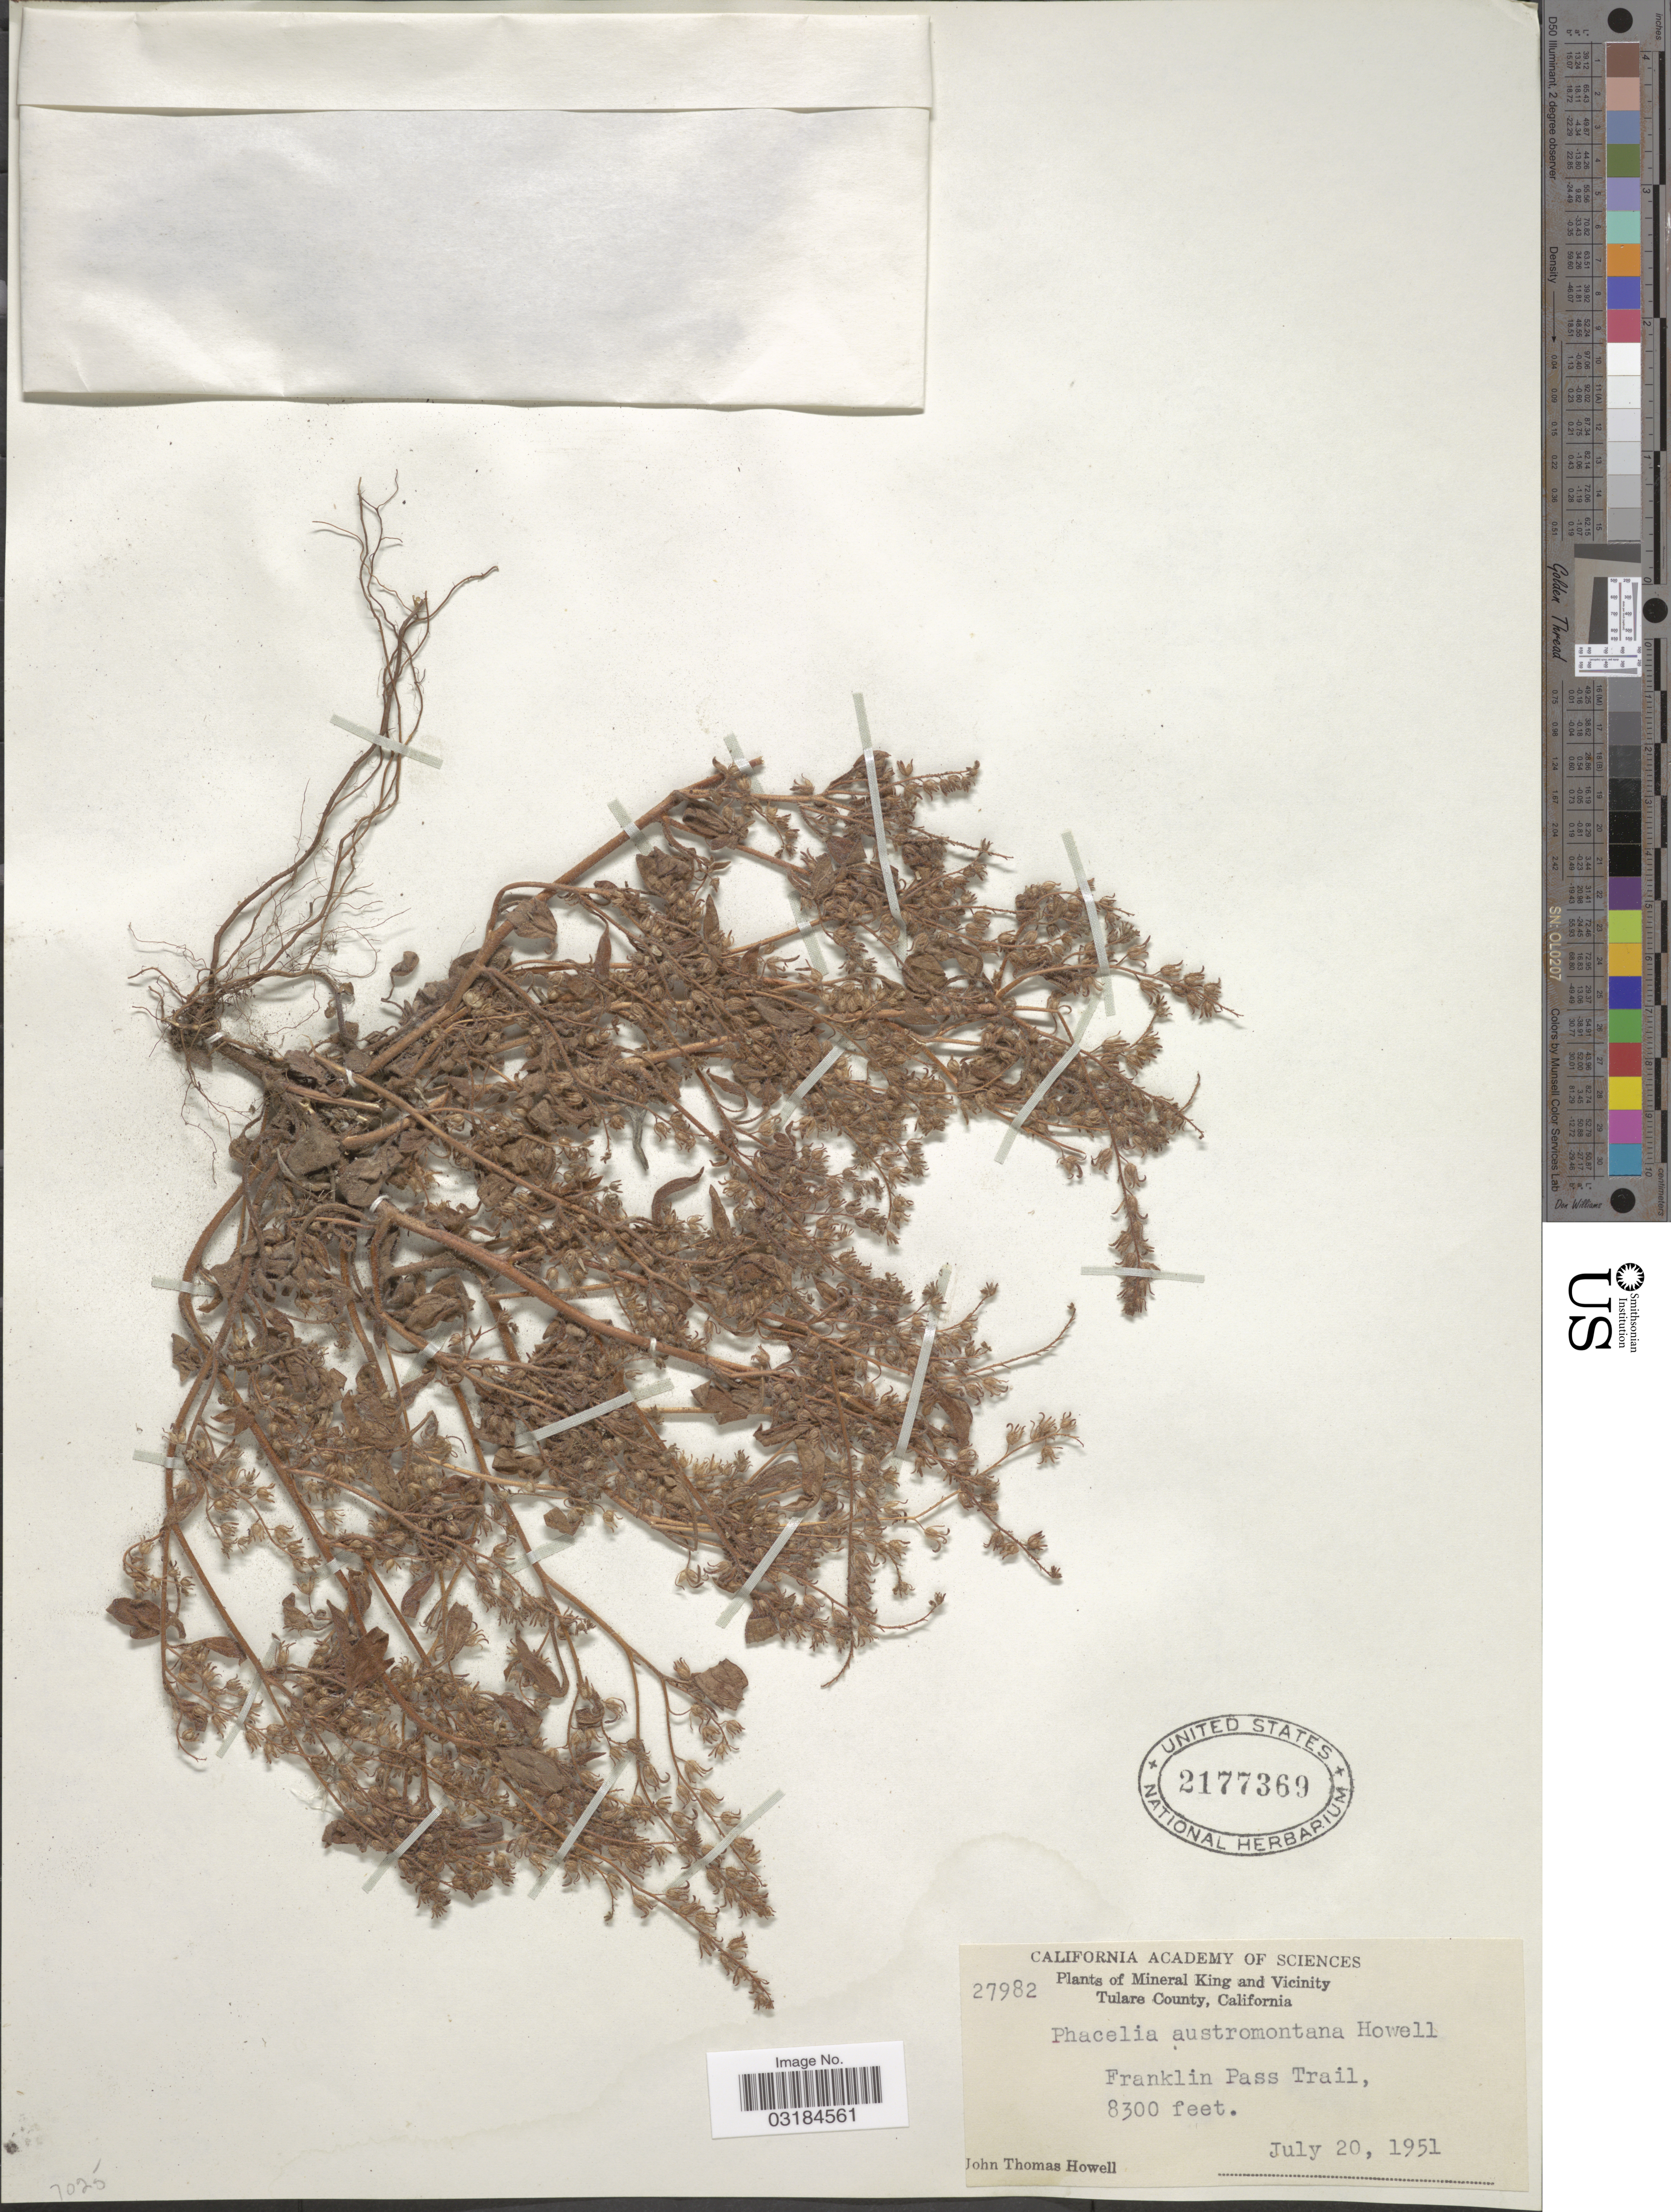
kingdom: Plantae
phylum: Tracheophyta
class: Magnoliopsida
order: Boraginales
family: Hydrophyllaceae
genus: Phacelia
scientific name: Phacelia austromontana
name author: J.T. Howell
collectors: J. T. Howell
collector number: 27982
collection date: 1951-07-20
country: United States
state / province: California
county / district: Tulare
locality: Mineral King and Vicinity, Tulare County. Franklin Pass Trail.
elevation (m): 2530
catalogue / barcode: US 2177369